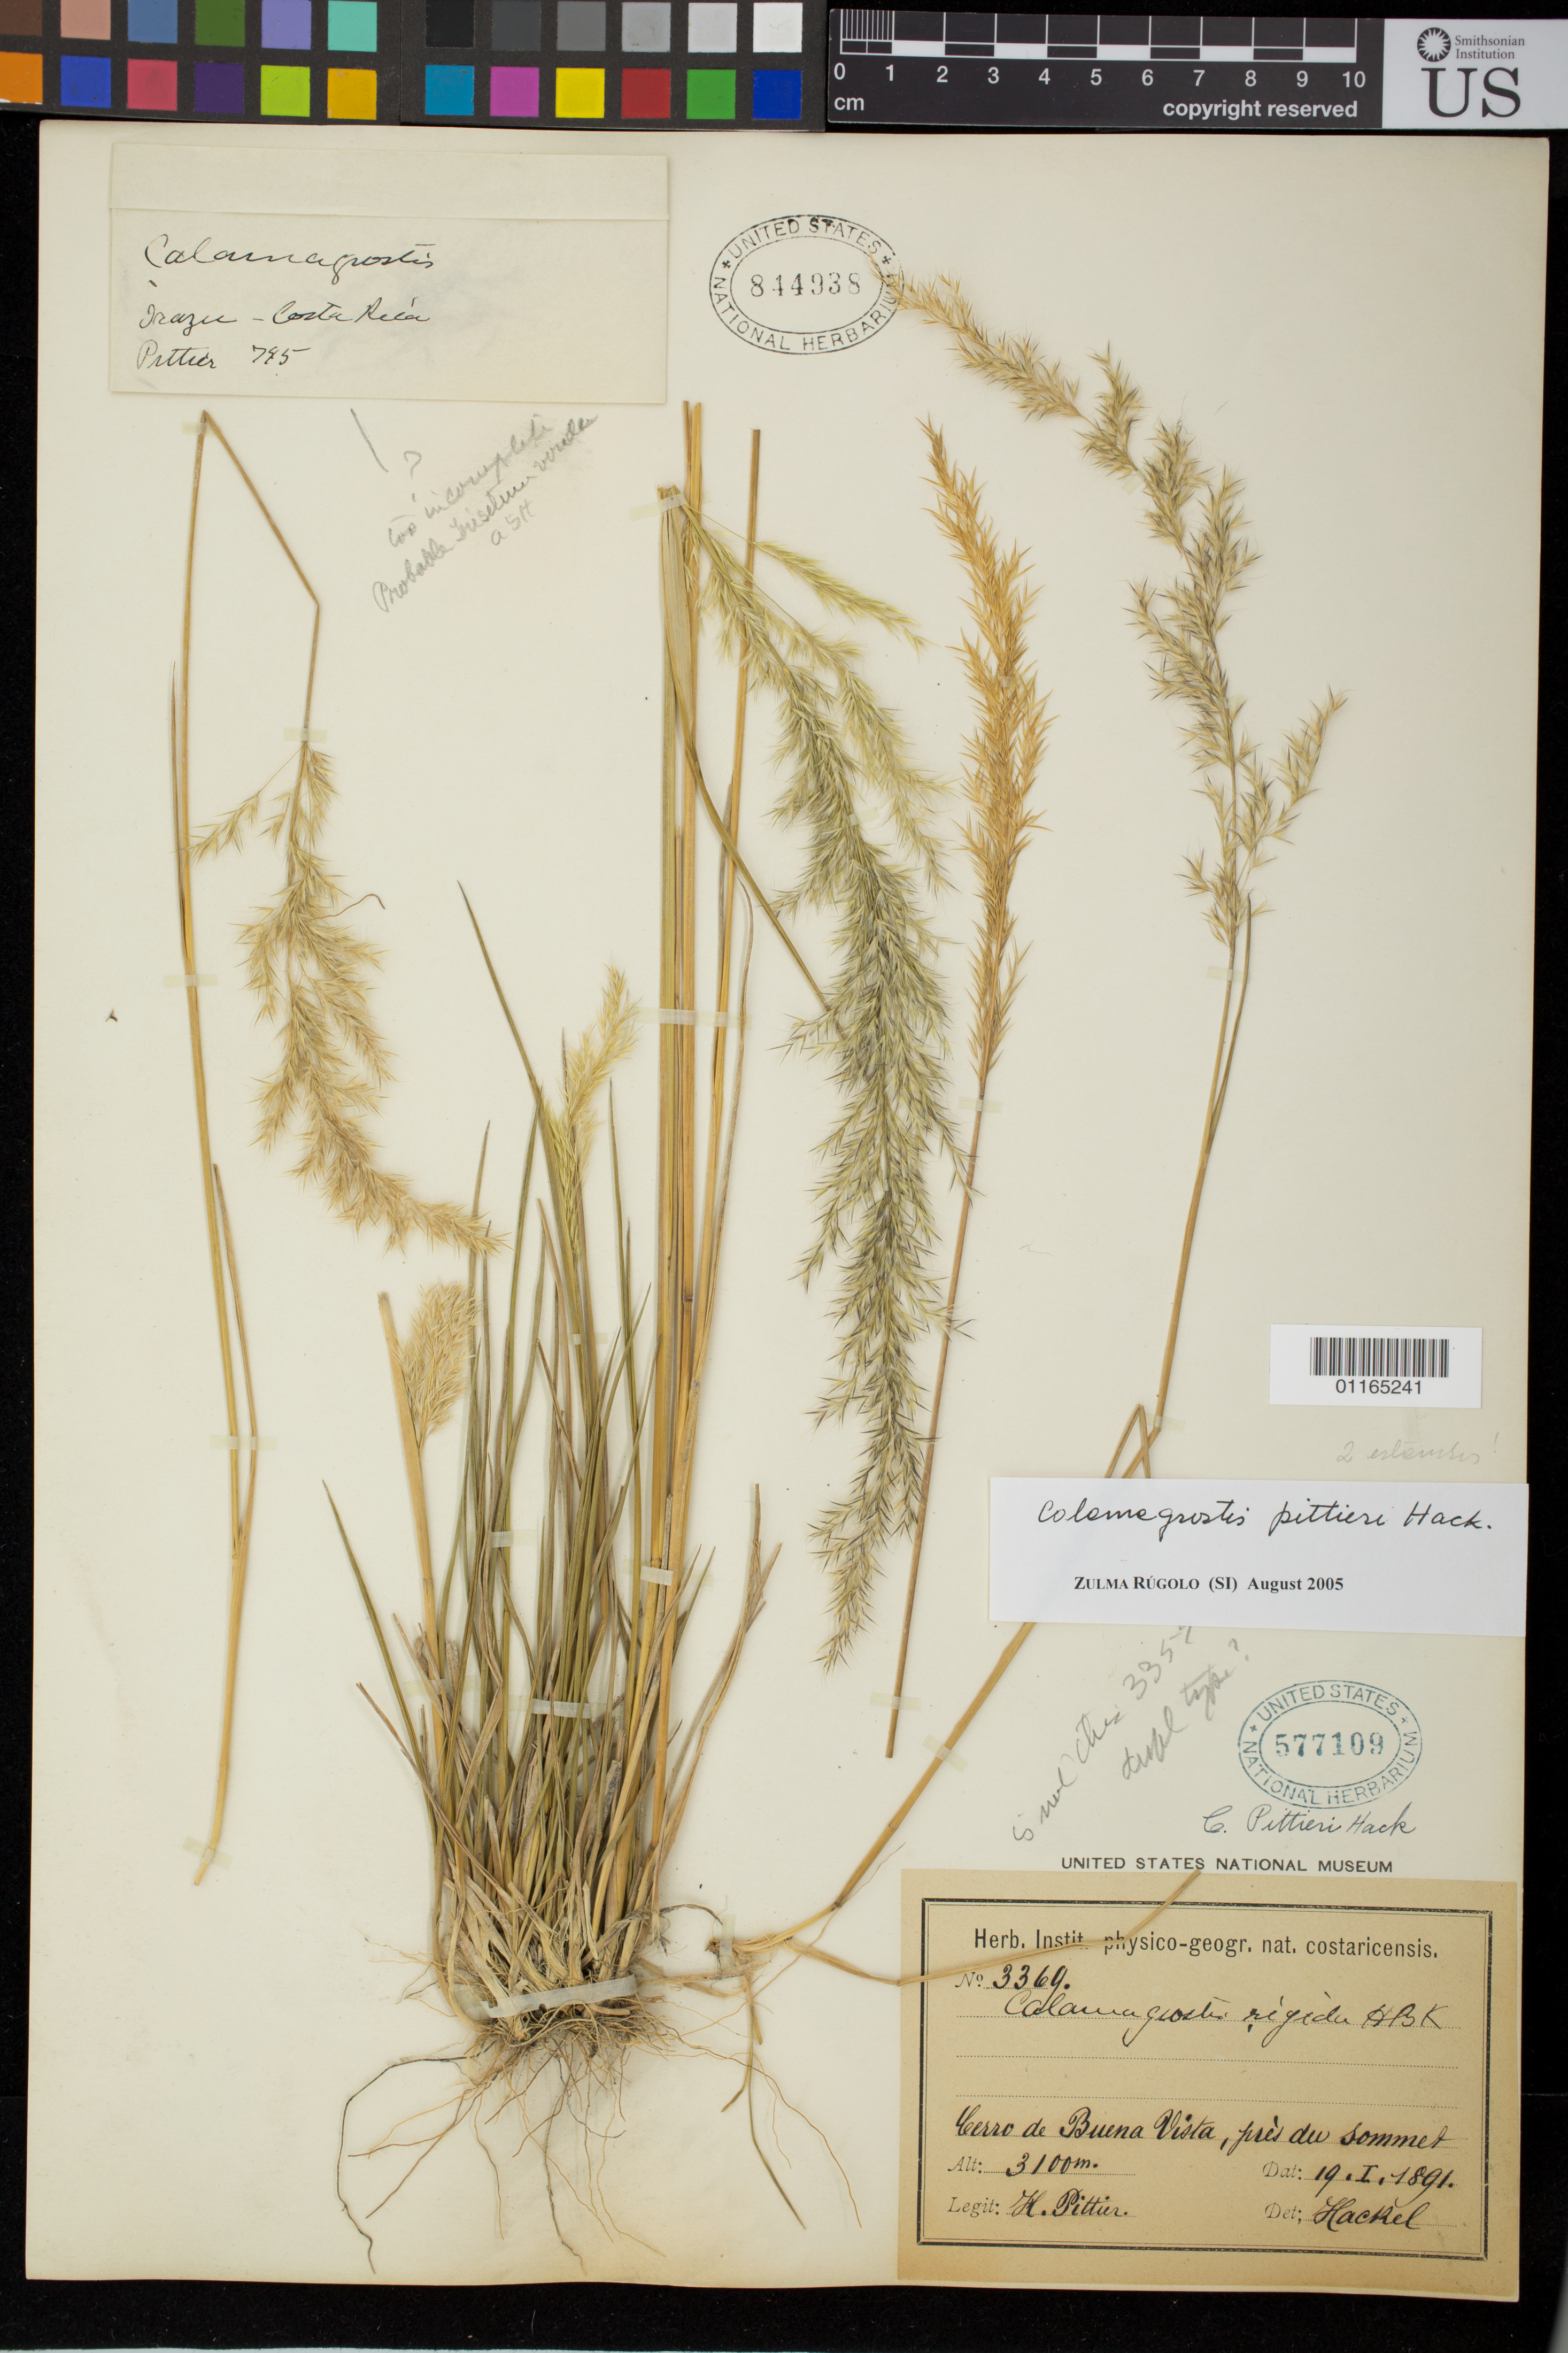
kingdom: Plantae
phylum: Tracheophyta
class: Liliopsida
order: Poales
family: Poaceae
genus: Calamagrostis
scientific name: Calamagrostis pittieri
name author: Hack.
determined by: Rúgolo de Agrasar, Z. E.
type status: Possible Isotype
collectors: H. F. Pittier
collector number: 3369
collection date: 1891-01-19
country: Costa Rica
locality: Cerro de Buena Vista, près du sommet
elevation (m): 3100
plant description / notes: Almost certainly an isotype of Calamagrostis pittier Hack.; protologue cites Pittier 3359 ["3369" on this specimen] but holotype at W (Pittier 3359) bears same collection data (locality, date, elevation) as this US specimen.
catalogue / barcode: US 577109